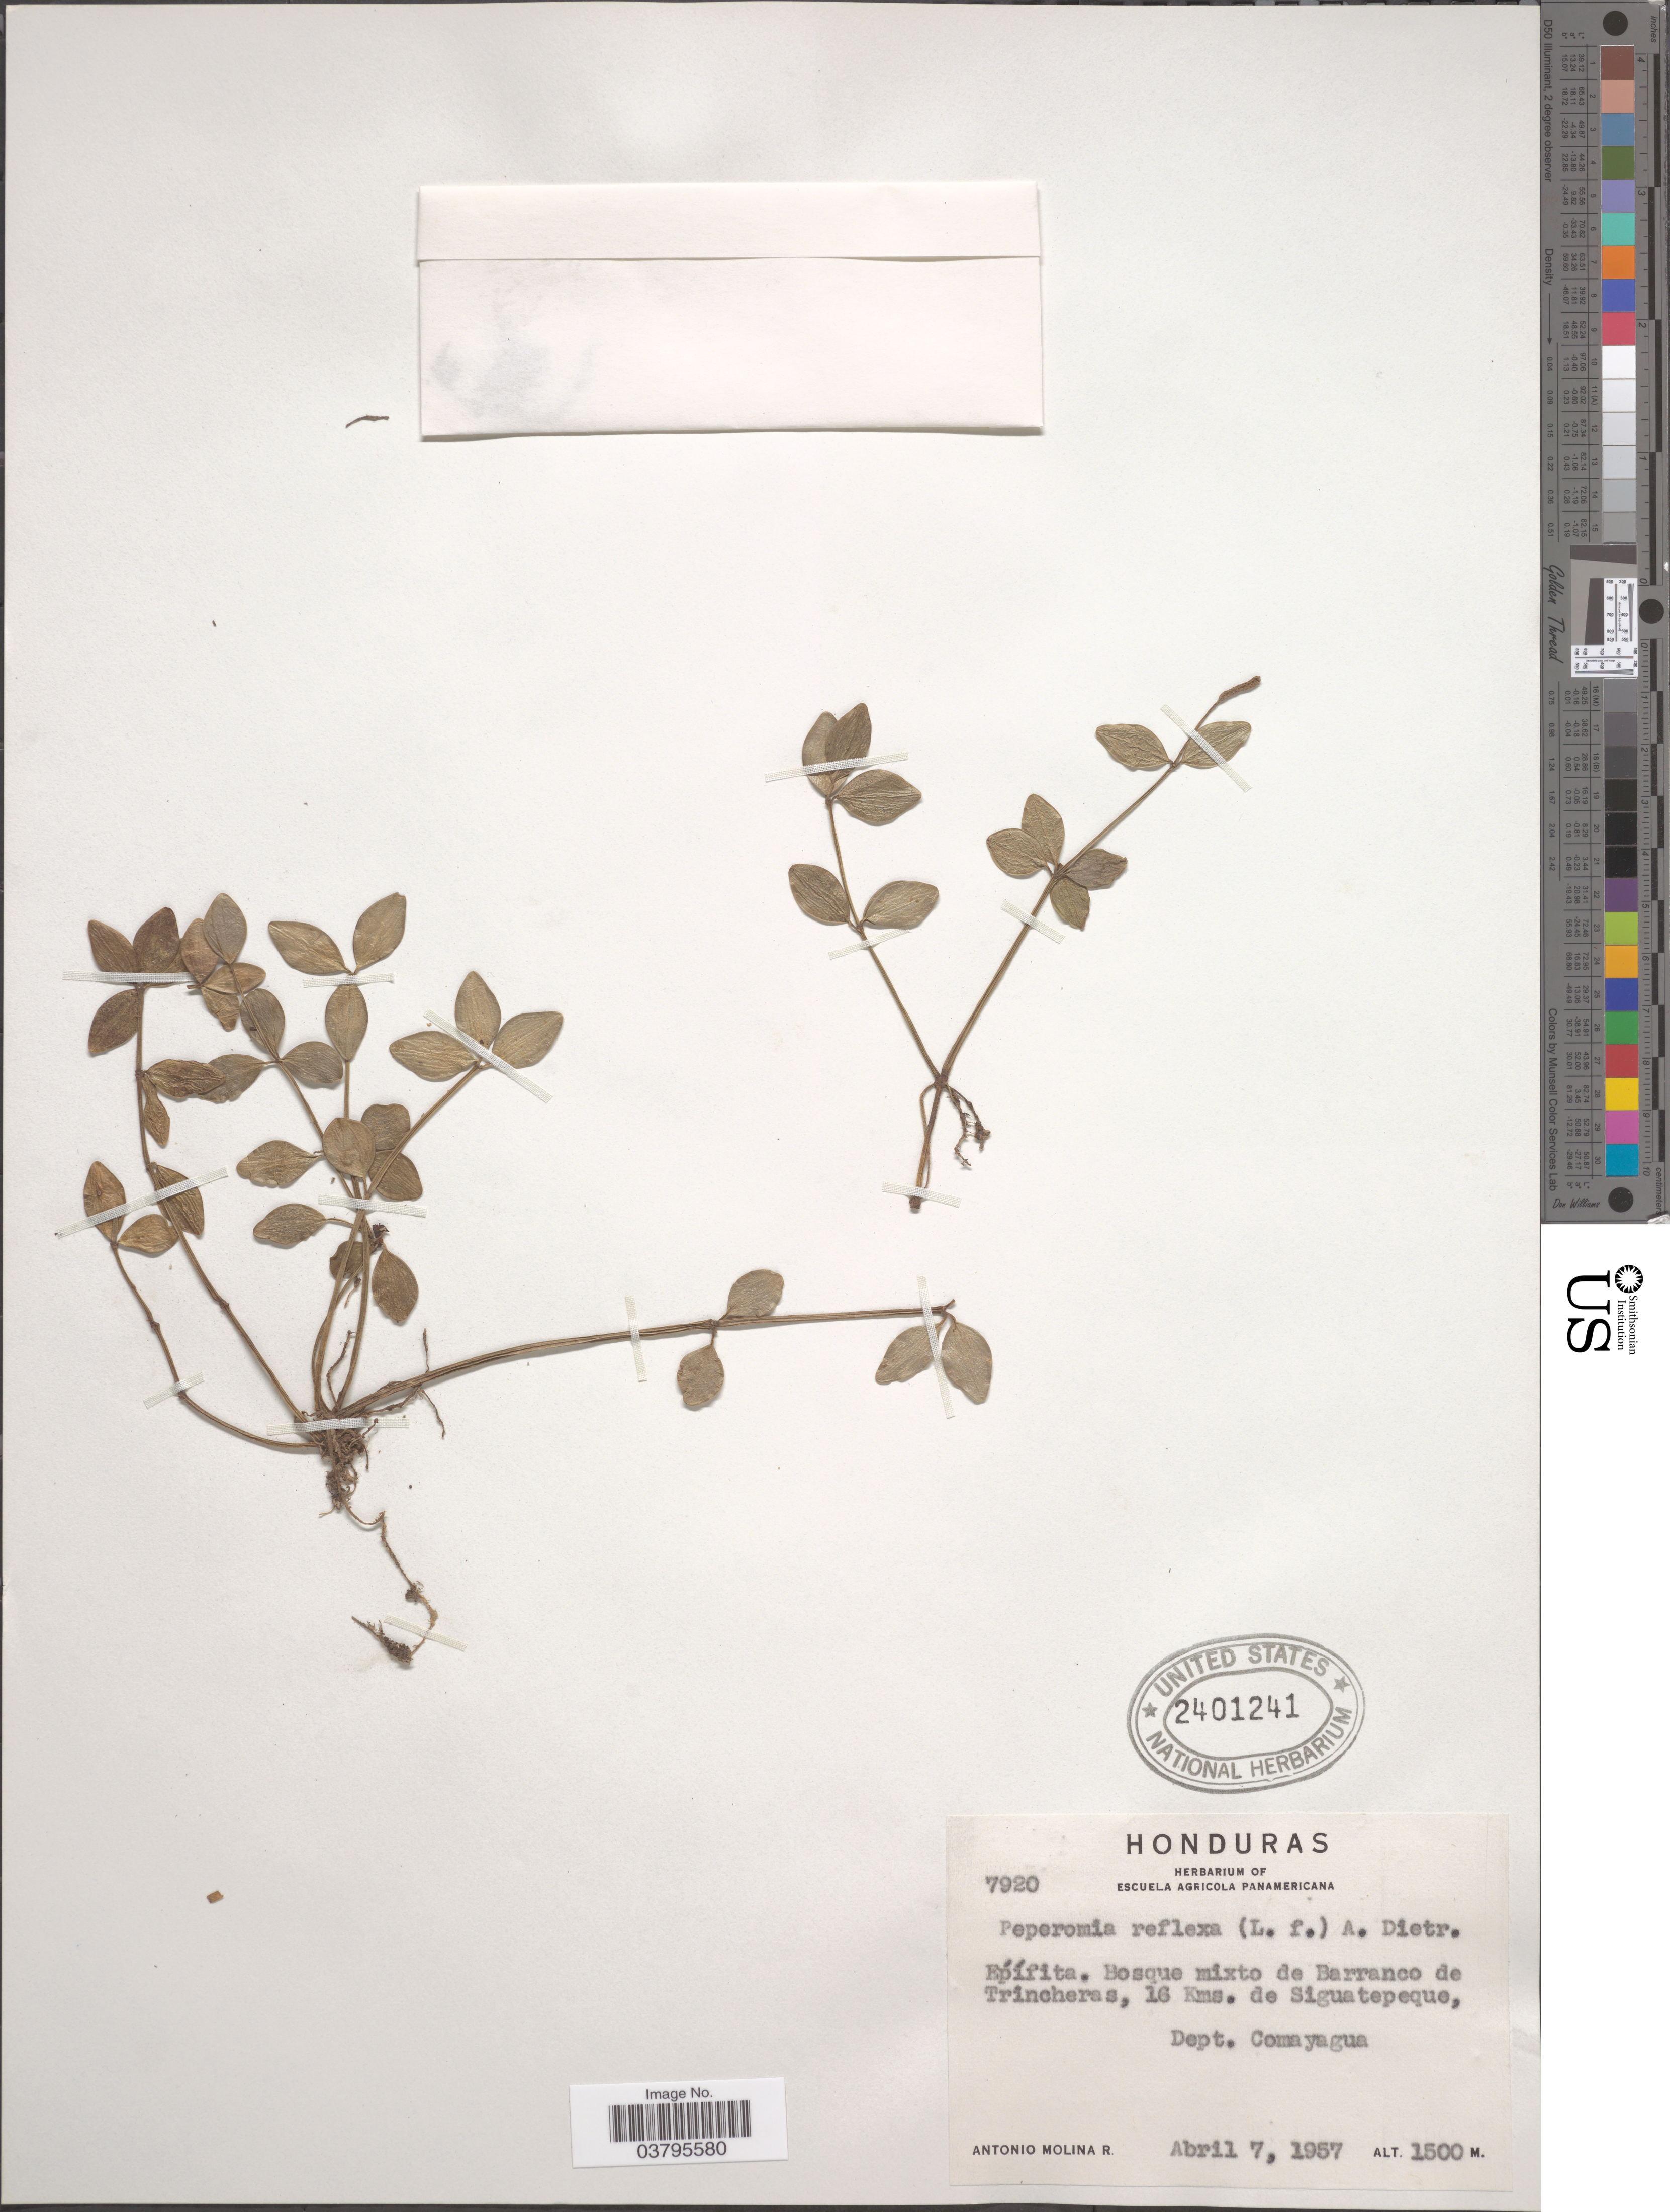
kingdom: Plantae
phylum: Tracheophyta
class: Magnoliopsida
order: Piperales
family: Piperaceae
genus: Peperomia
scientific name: Peperomia tetraphylla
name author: (G. Forst.) Hook. & Arn.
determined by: Jiménez, José Estaban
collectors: A. Molina R.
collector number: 7920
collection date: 1957-04-07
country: Honduras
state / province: Comayagua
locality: Bosque mixto de Barranco de Trincheras, 16 Kms. de Siguatepeque. Dept. Comayagua.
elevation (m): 1500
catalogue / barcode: US 2401241